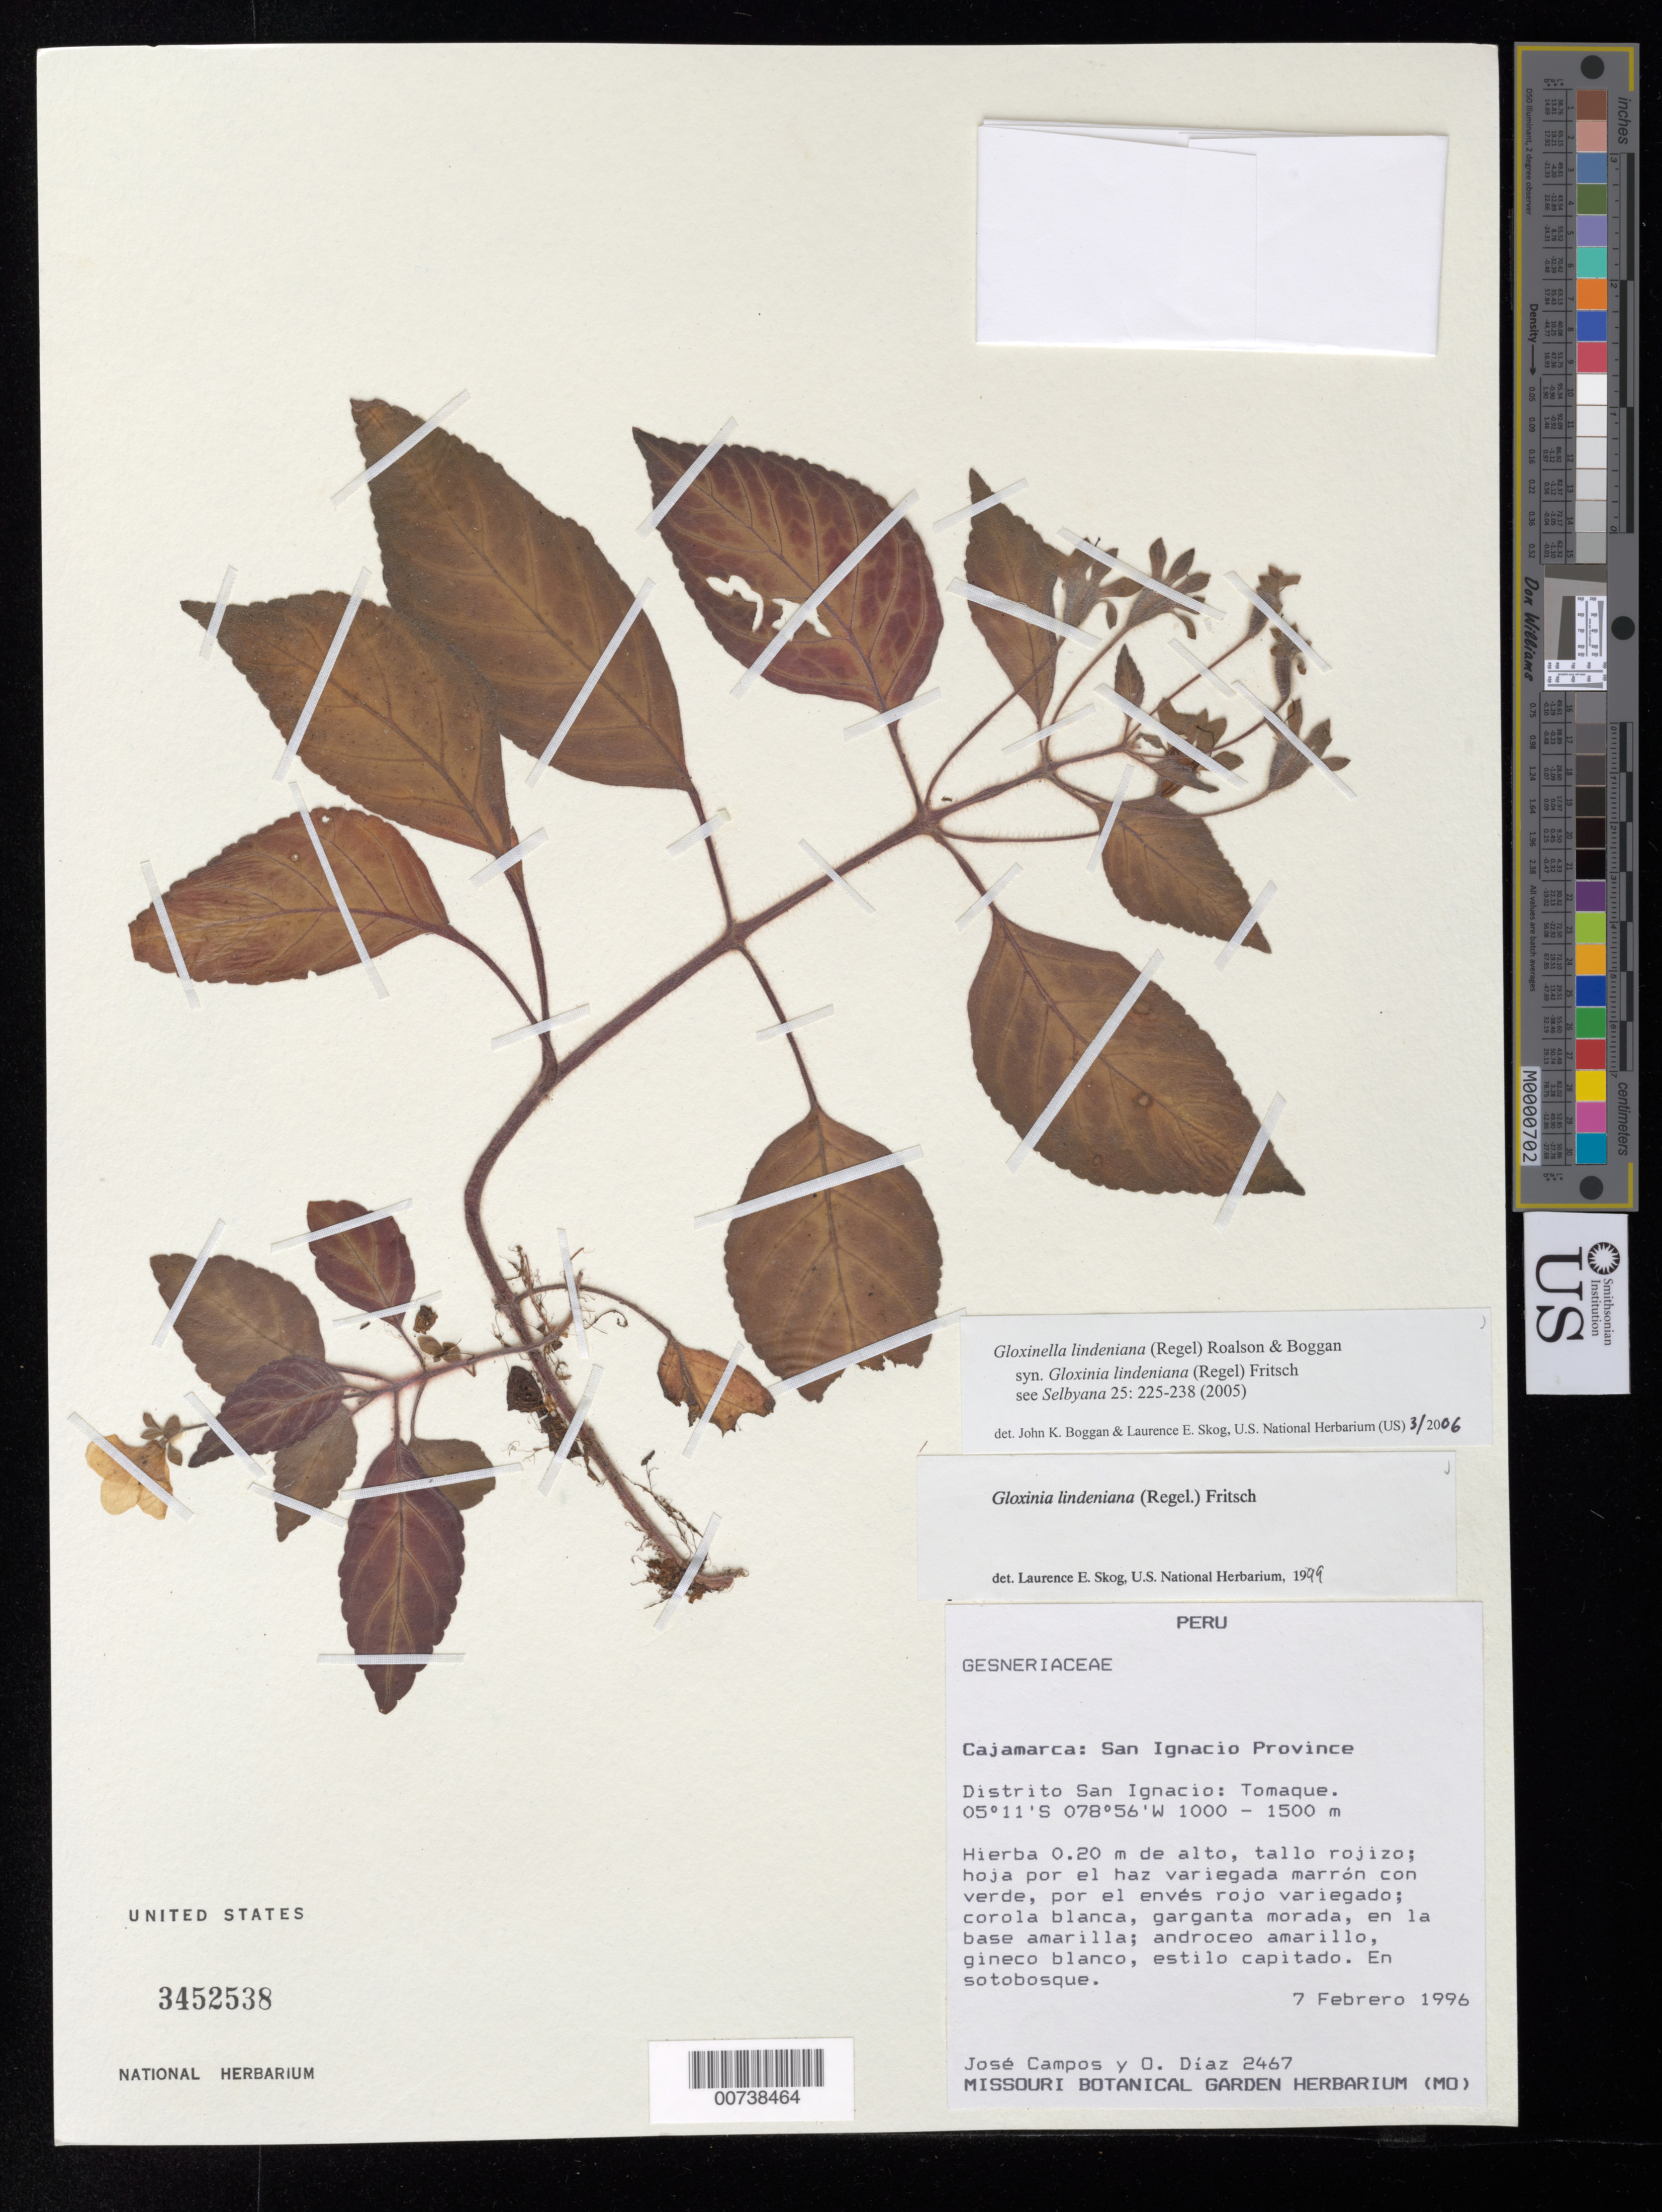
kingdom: Plantae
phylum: Tracheophyta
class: Magnoliopsida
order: Lamiales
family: Gesneriaceae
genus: Gloxinella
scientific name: Gloxinella lindeniana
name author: (Regel) Roalson & Boggan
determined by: Boggan, J. K.; Skog, L. E.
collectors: J. Campos & O. Diaz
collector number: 2467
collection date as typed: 07 Feb 1996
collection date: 1996-02-07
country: Peru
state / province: Cajamarca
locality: Cajamarca: San Ignacio Province. Distrito San Ignacio: Tomaque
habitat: En sotobosque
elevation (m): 1000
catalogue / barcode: US 3452538